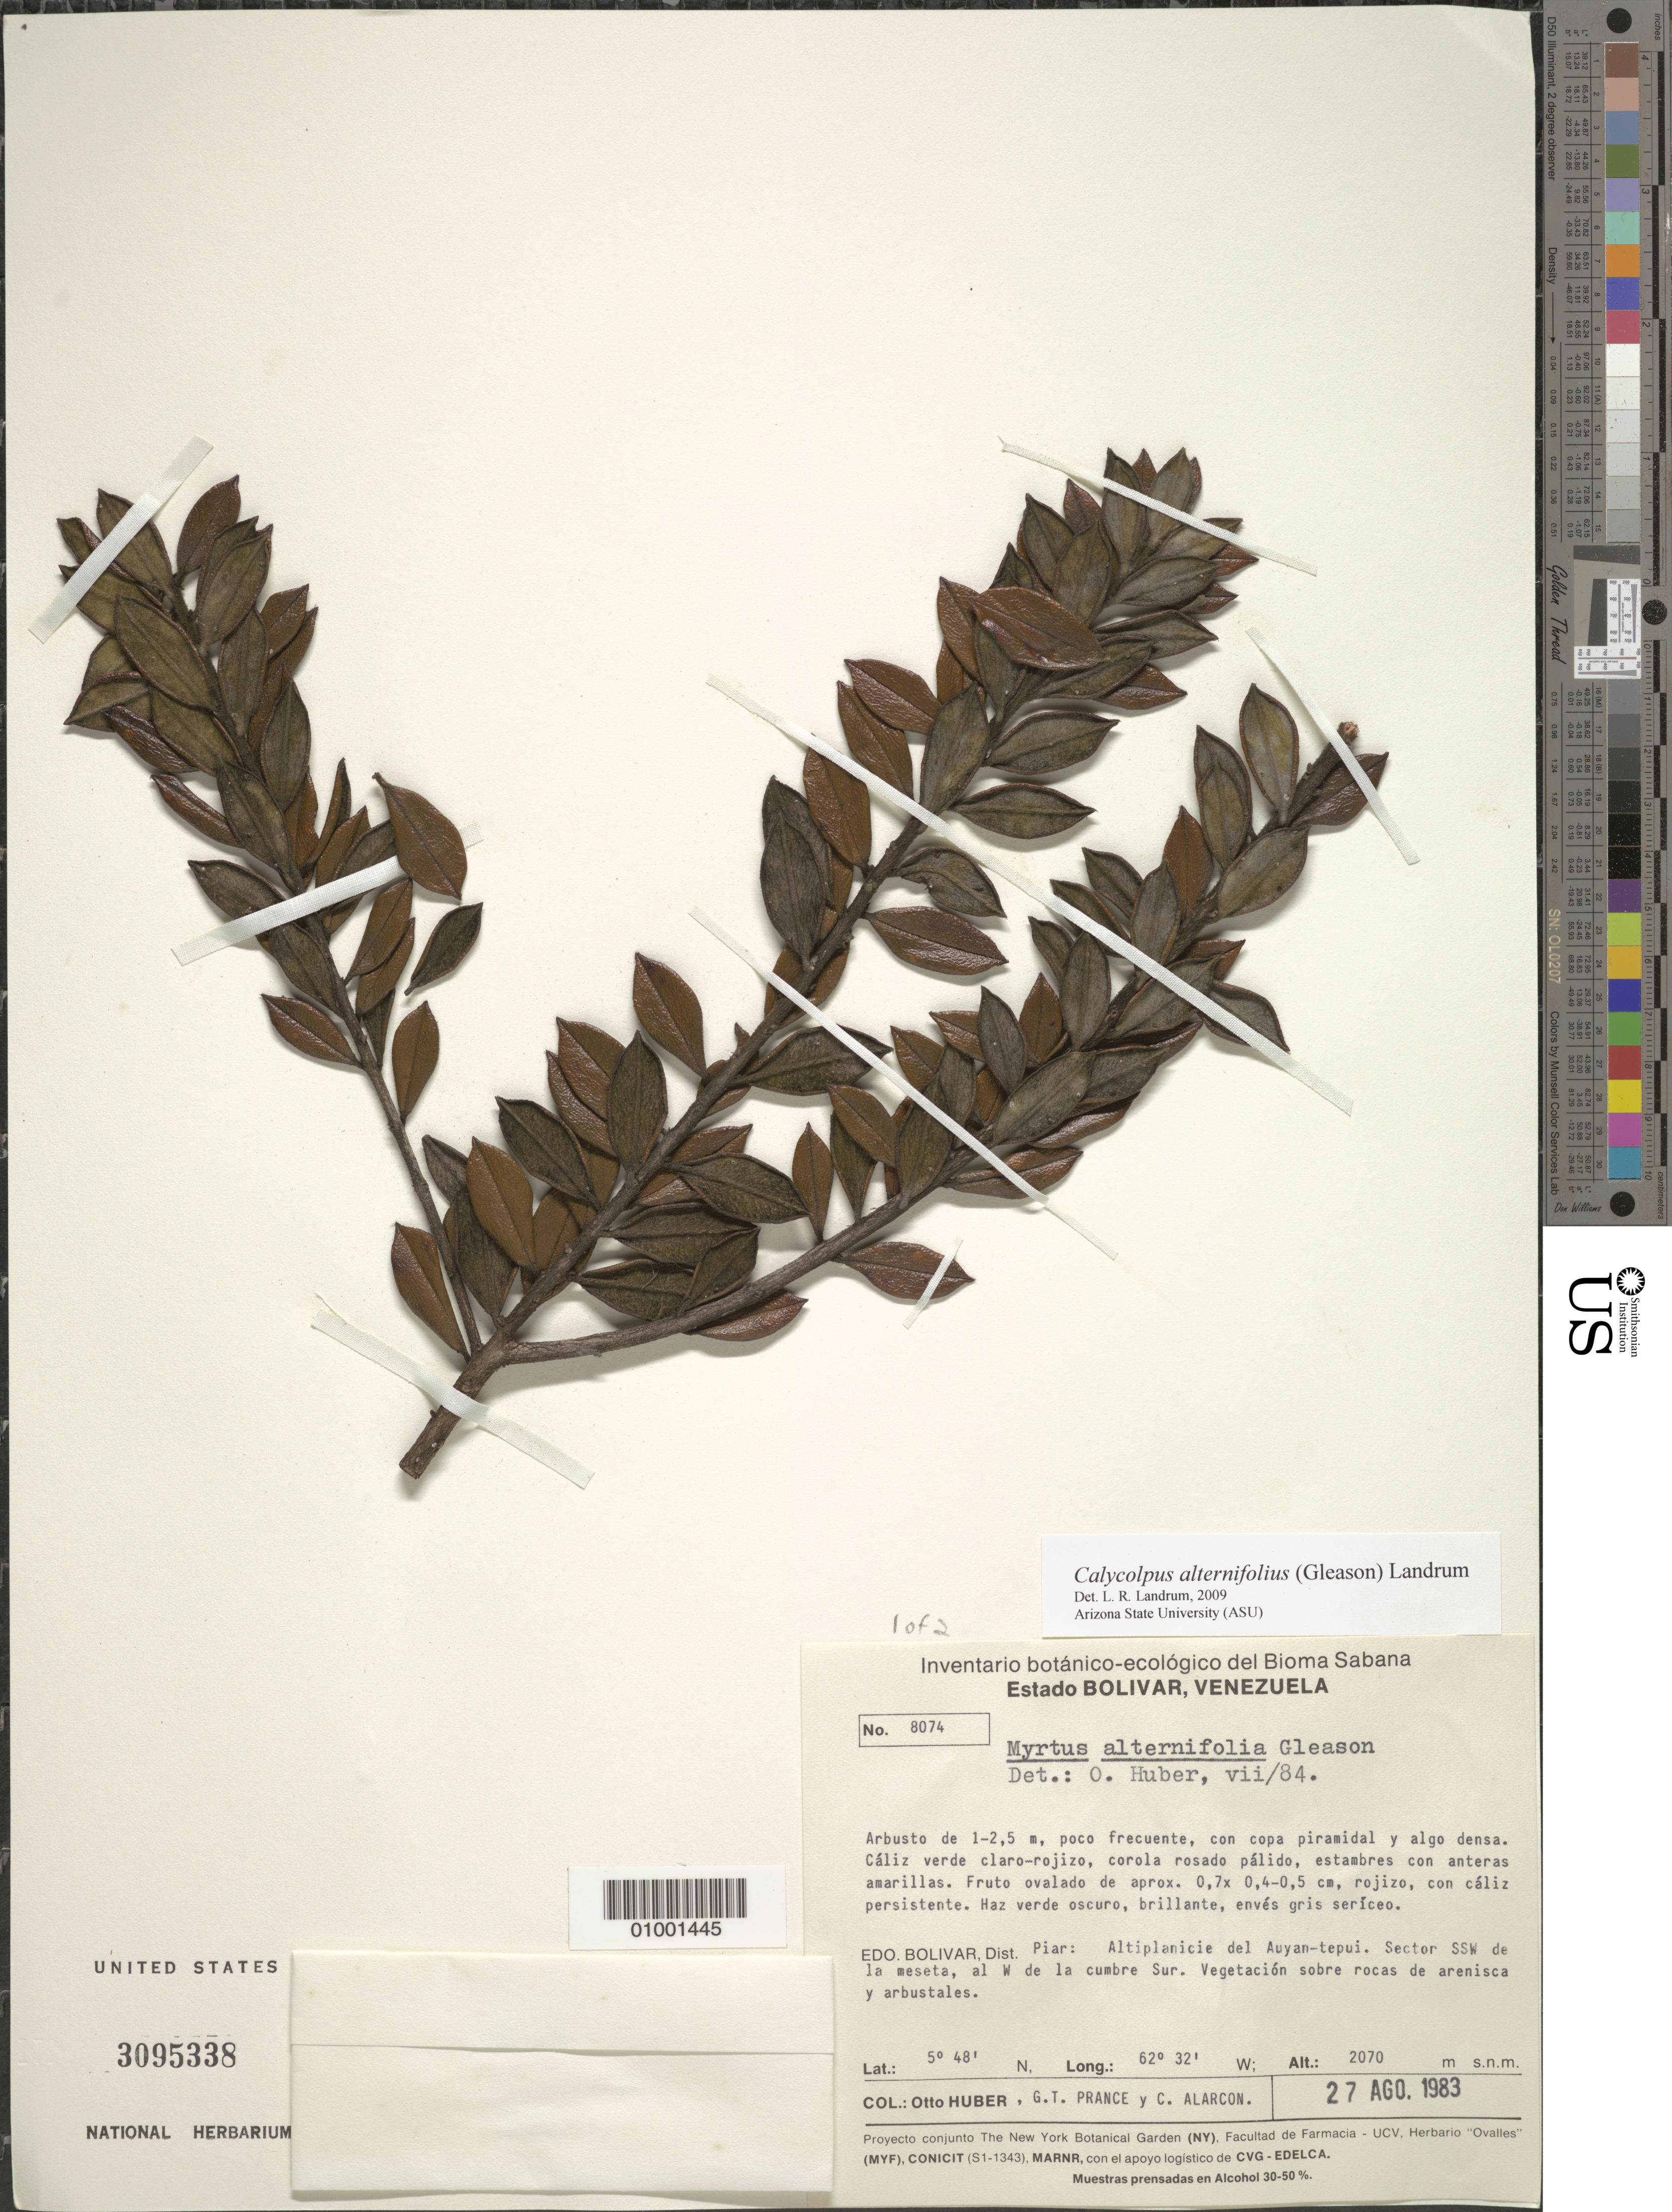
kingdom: Plantae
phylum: Tracheophyta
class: Magnoliopsida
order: Myrtales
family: Myrtaceae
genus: Calycolpus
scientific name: Calycolpus alternifolius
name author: (Gleason) Landrum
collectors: O. Huber, G. T. Prance & C. Alarcon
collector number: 8074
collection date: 1983-08-27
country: Venezuela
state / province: Bolivar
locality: Dist. Piar: Altiplanicie del Auyan-tepui. Sector SSW de la meseta, al W de la cumbre Sur.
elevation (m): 2070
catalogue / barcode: US 3095338